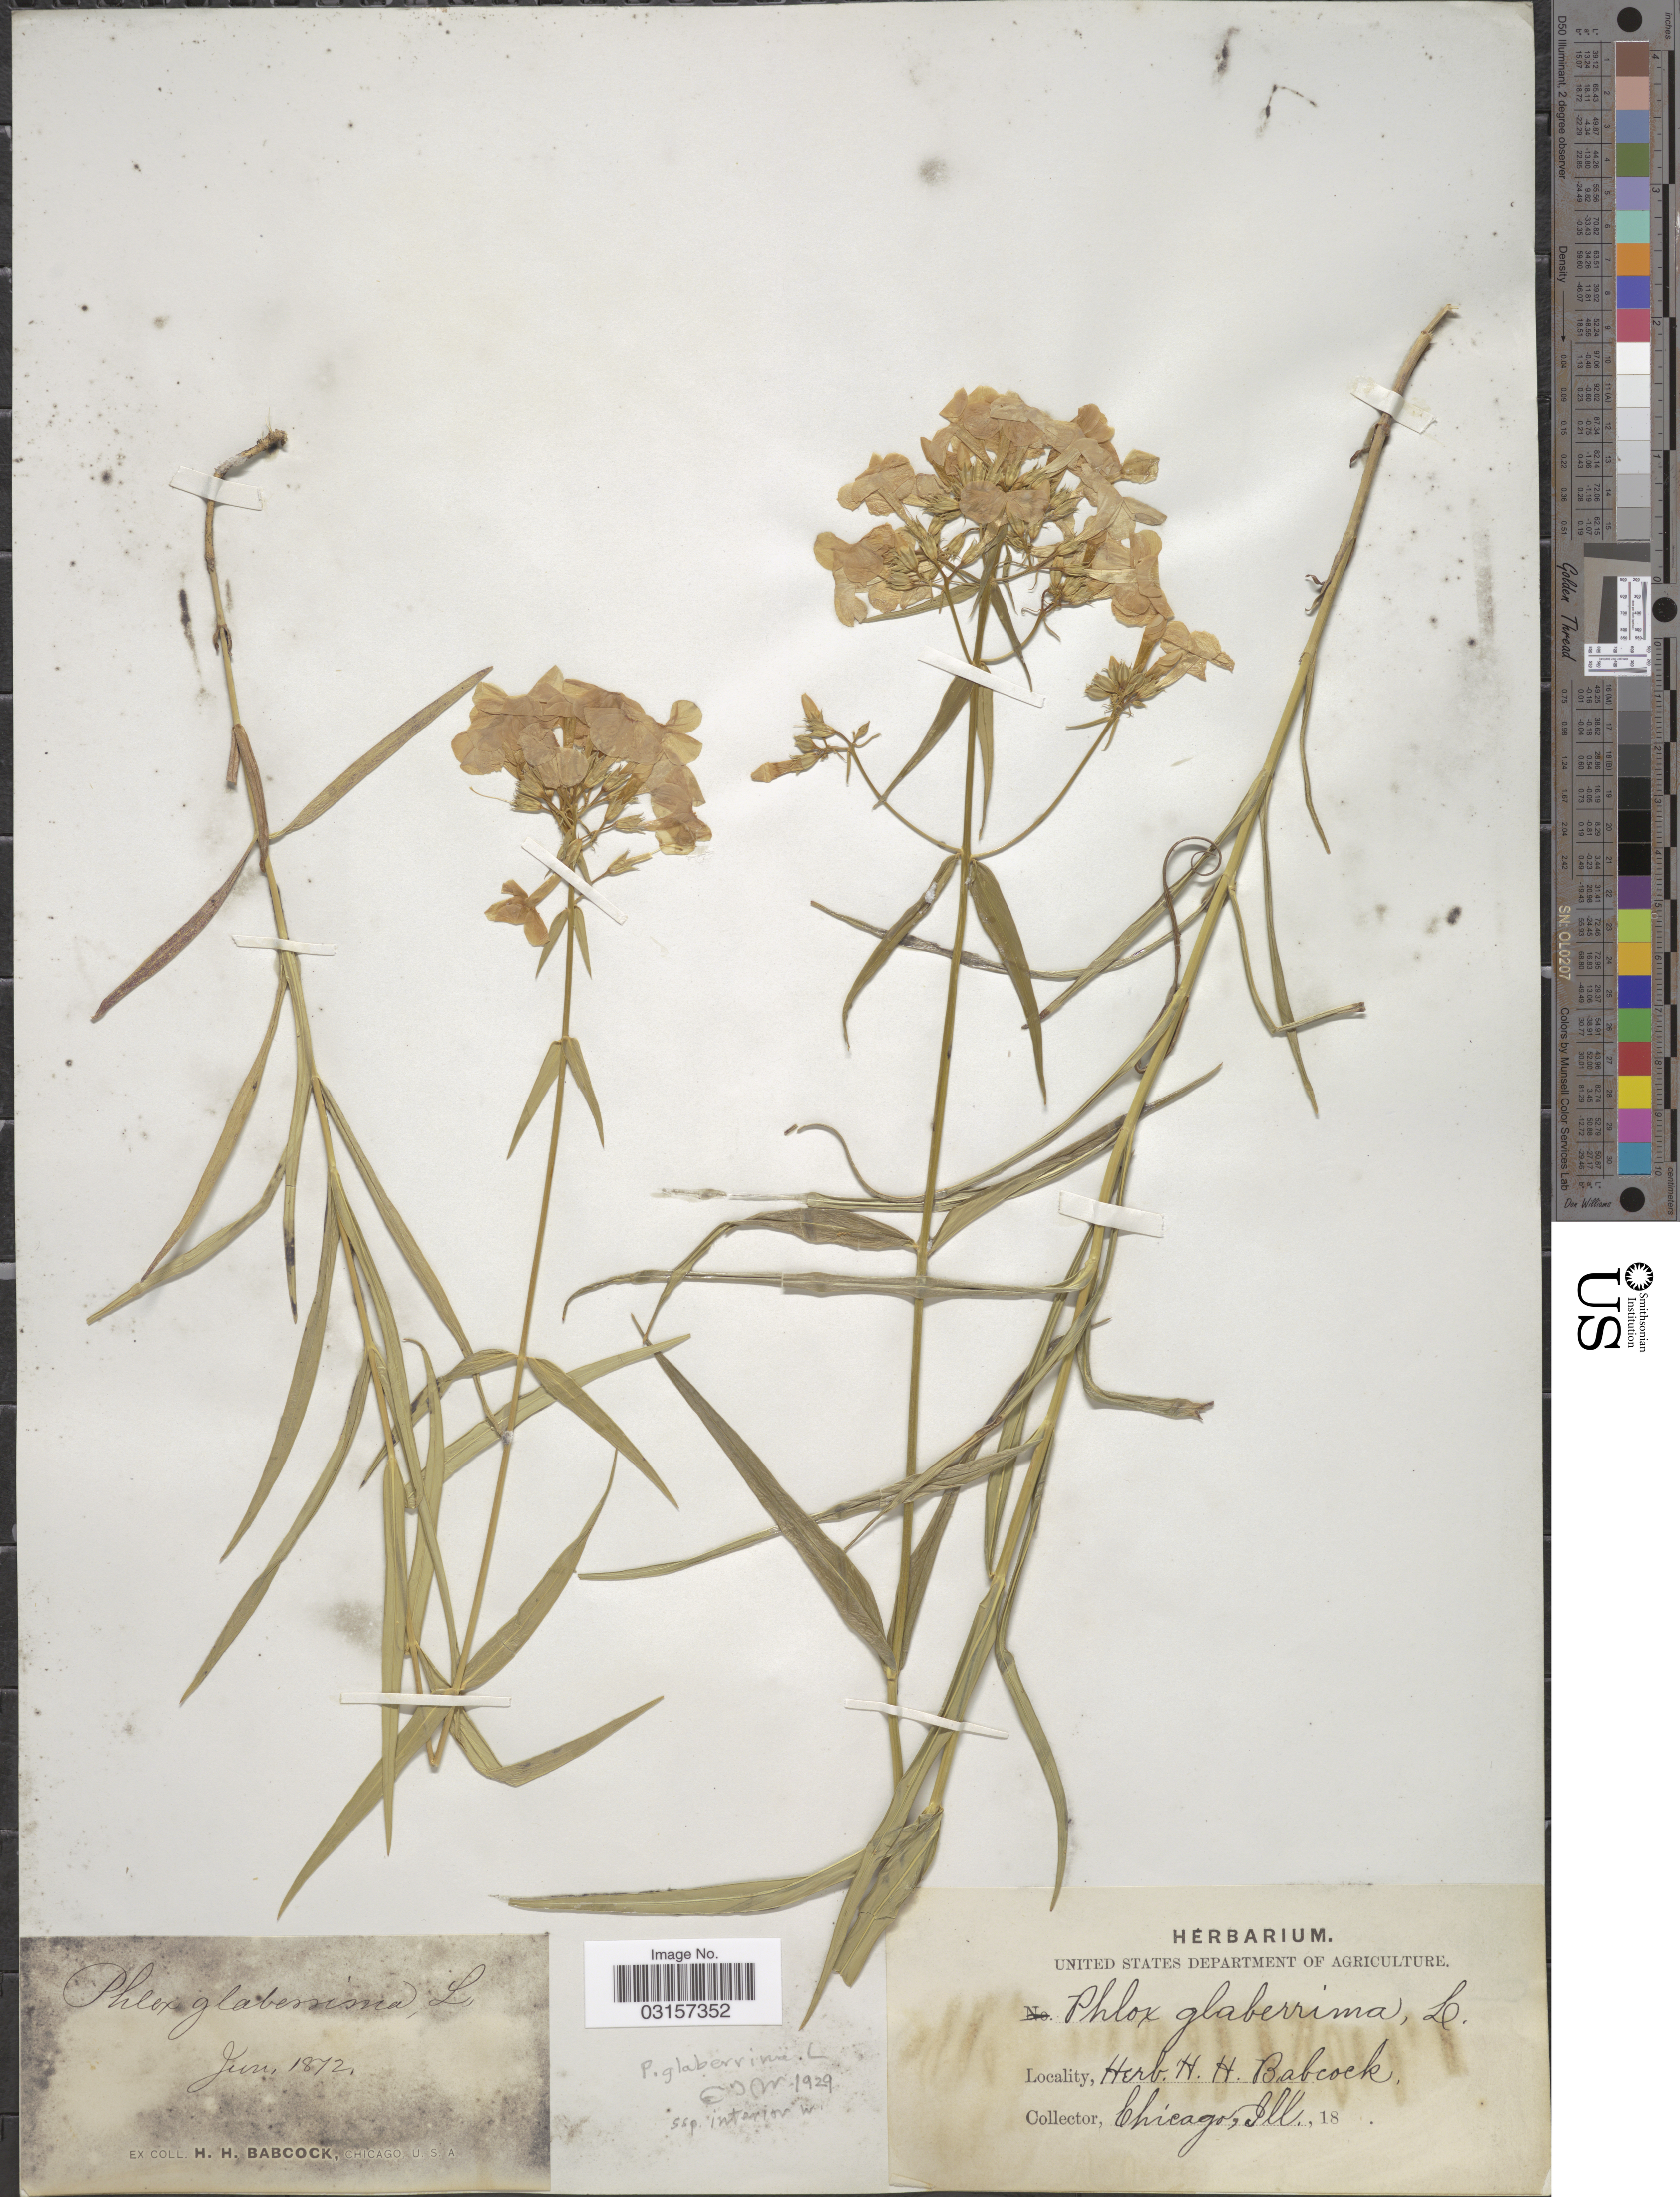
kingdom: Plantae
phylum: Tracheophyta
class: Magnoliopsida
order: Ericales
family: Polemoniaceae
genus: Phlox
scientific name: Phlox glaberrima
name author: L.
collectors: H. Babcock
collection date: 1872-06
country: United States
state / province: Illinois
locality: Chicago.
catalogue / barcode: US 103156